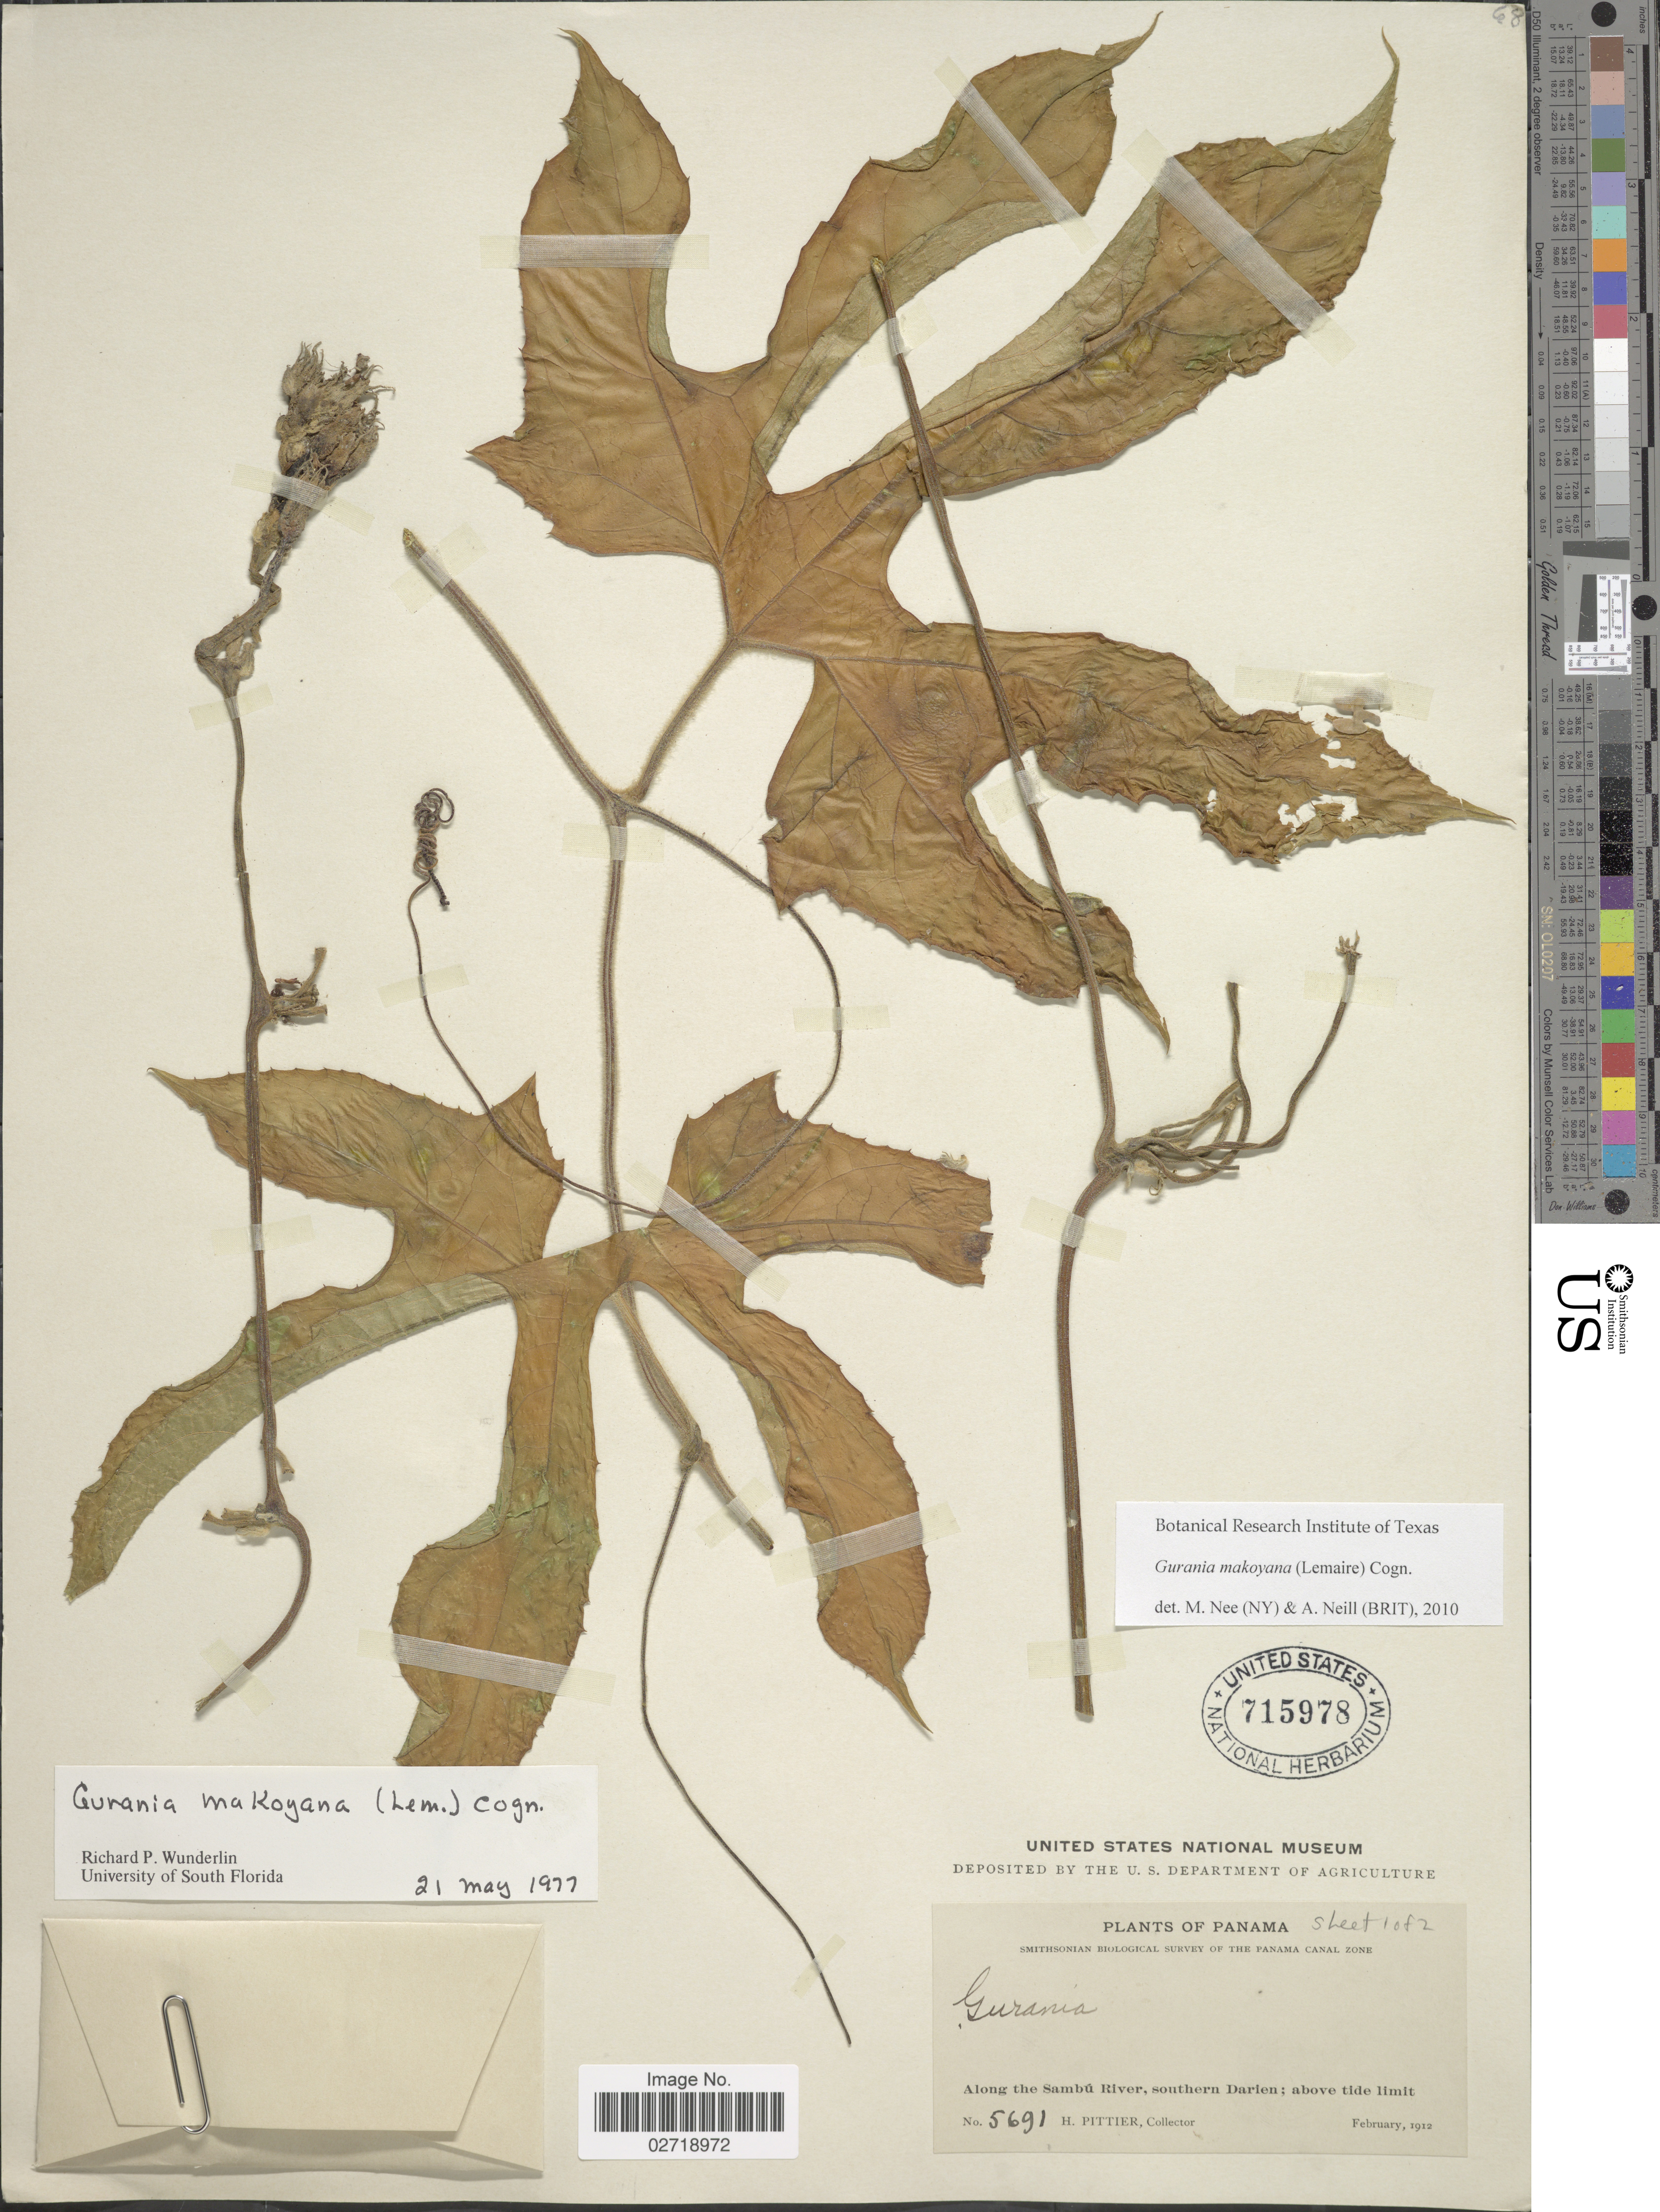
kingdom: Plantae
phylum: Tracheophyta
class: Magnoliopsida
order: Cucurbitales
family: Cucurbitaceae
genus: Gurania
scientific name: Gurania makoyana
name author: (Lem.) Cogn.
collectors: H. F. Pittier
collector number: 5691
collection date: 1912-02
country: Panama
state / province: Darién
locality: Along the Sambu River, southern Darien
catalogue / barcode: US 715978